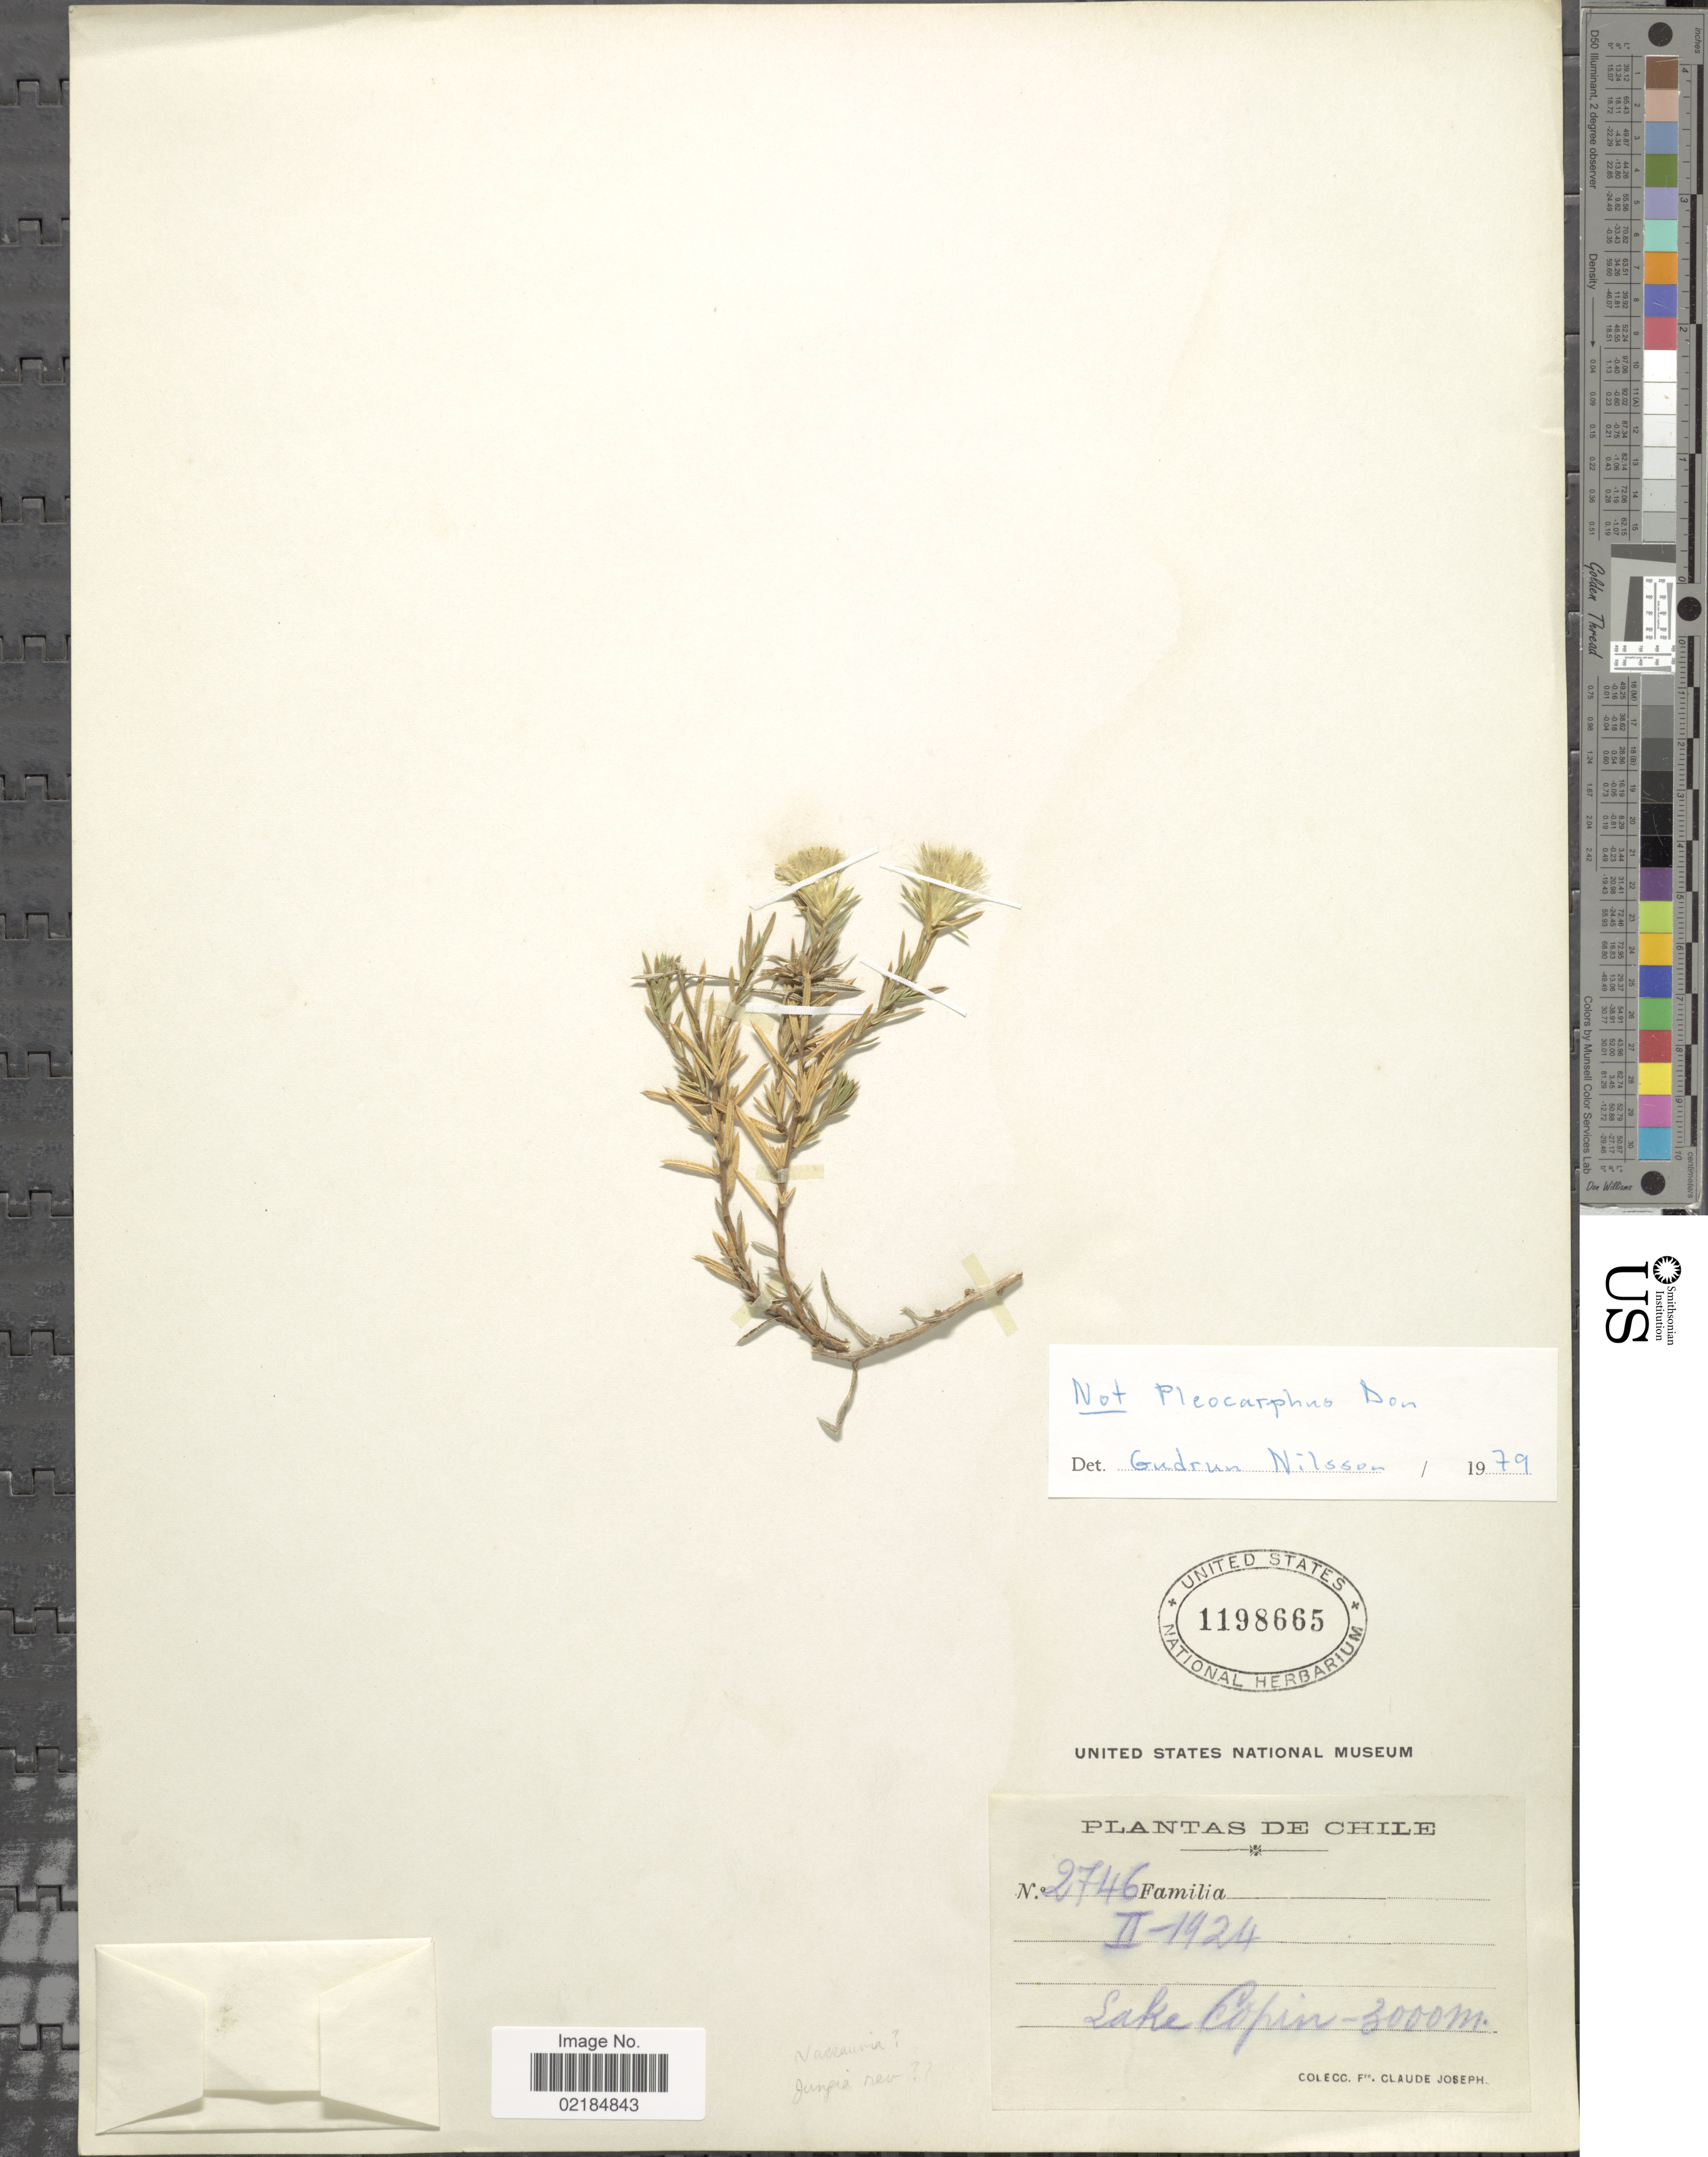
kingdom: Plantae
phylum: Tracheophyta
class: Magnoliopsida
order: Asterales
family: Asteraceae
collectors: Bro. Claude-Joseph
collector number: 2746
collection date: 1924-02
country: Chile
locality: Lake Copin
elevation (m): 3000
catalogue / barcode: US 1198665